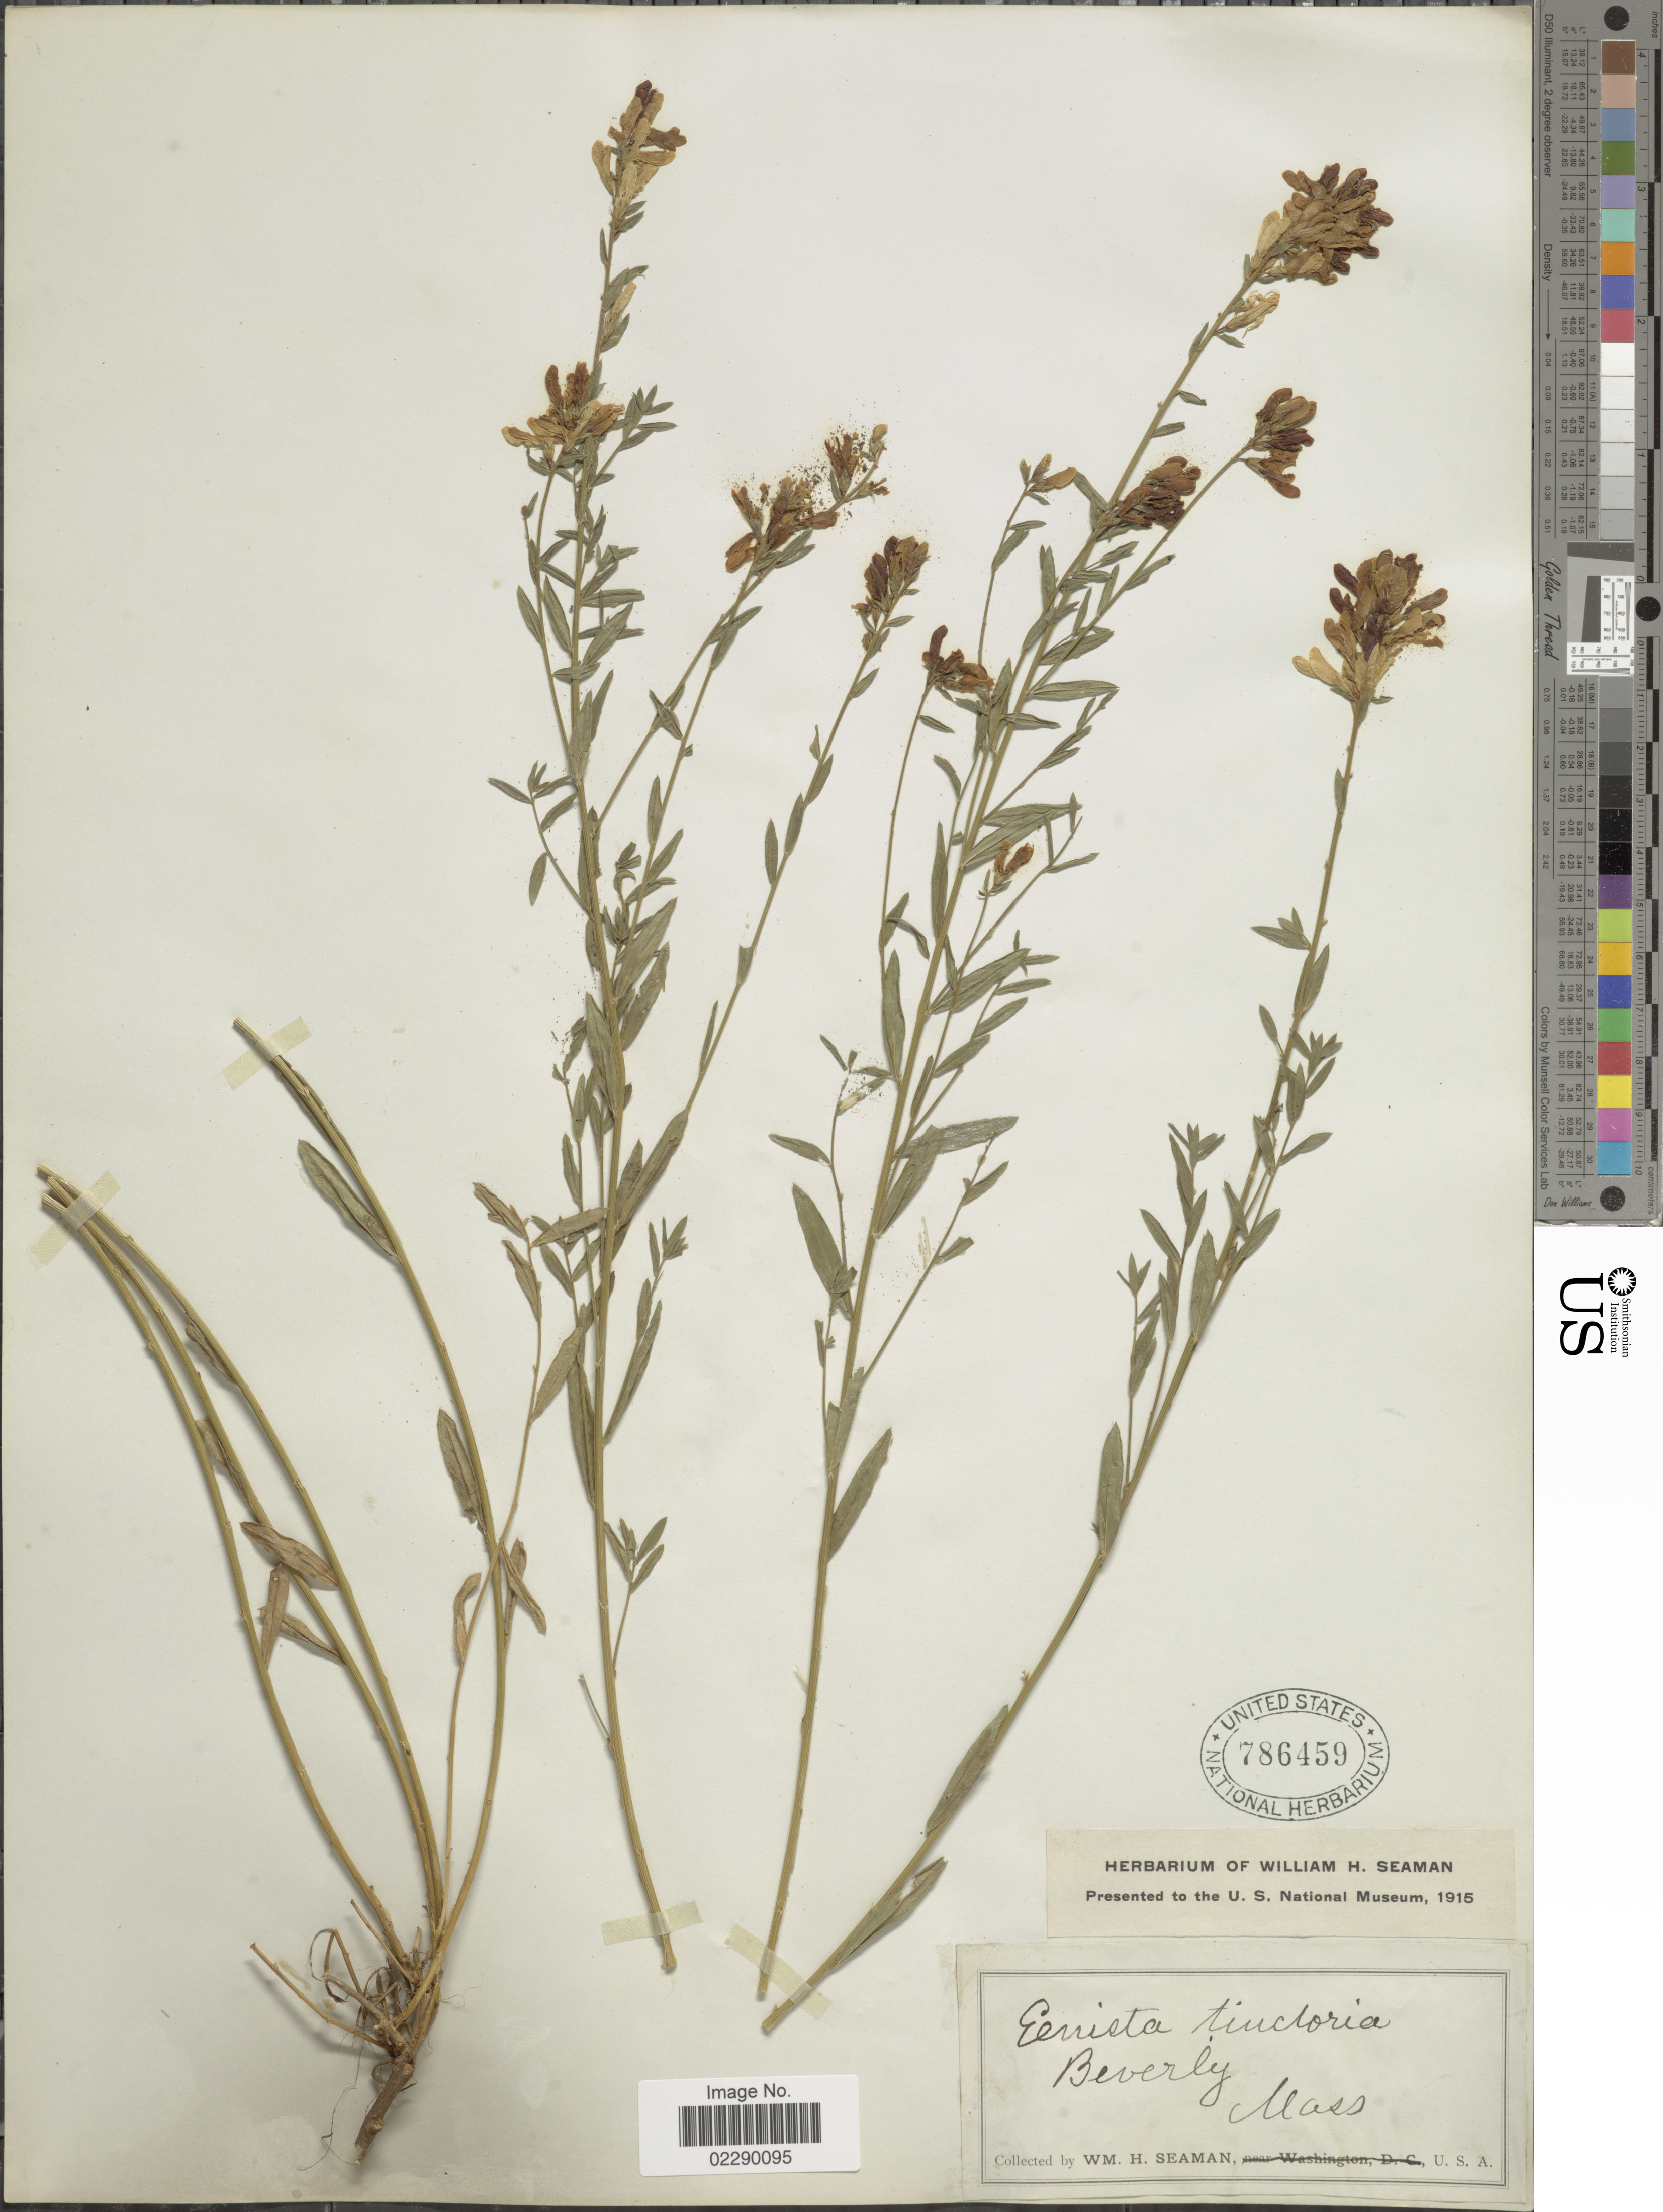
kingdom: Plantae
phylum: Tracheophyta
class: Magnoliopsida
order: Fabales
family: Fabaceae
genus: Genista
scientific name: Genista tinctoria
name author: L.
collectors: W. Seaman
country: United States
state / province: Massachusetts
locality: Beverly, Mass.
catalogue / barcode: US 786459